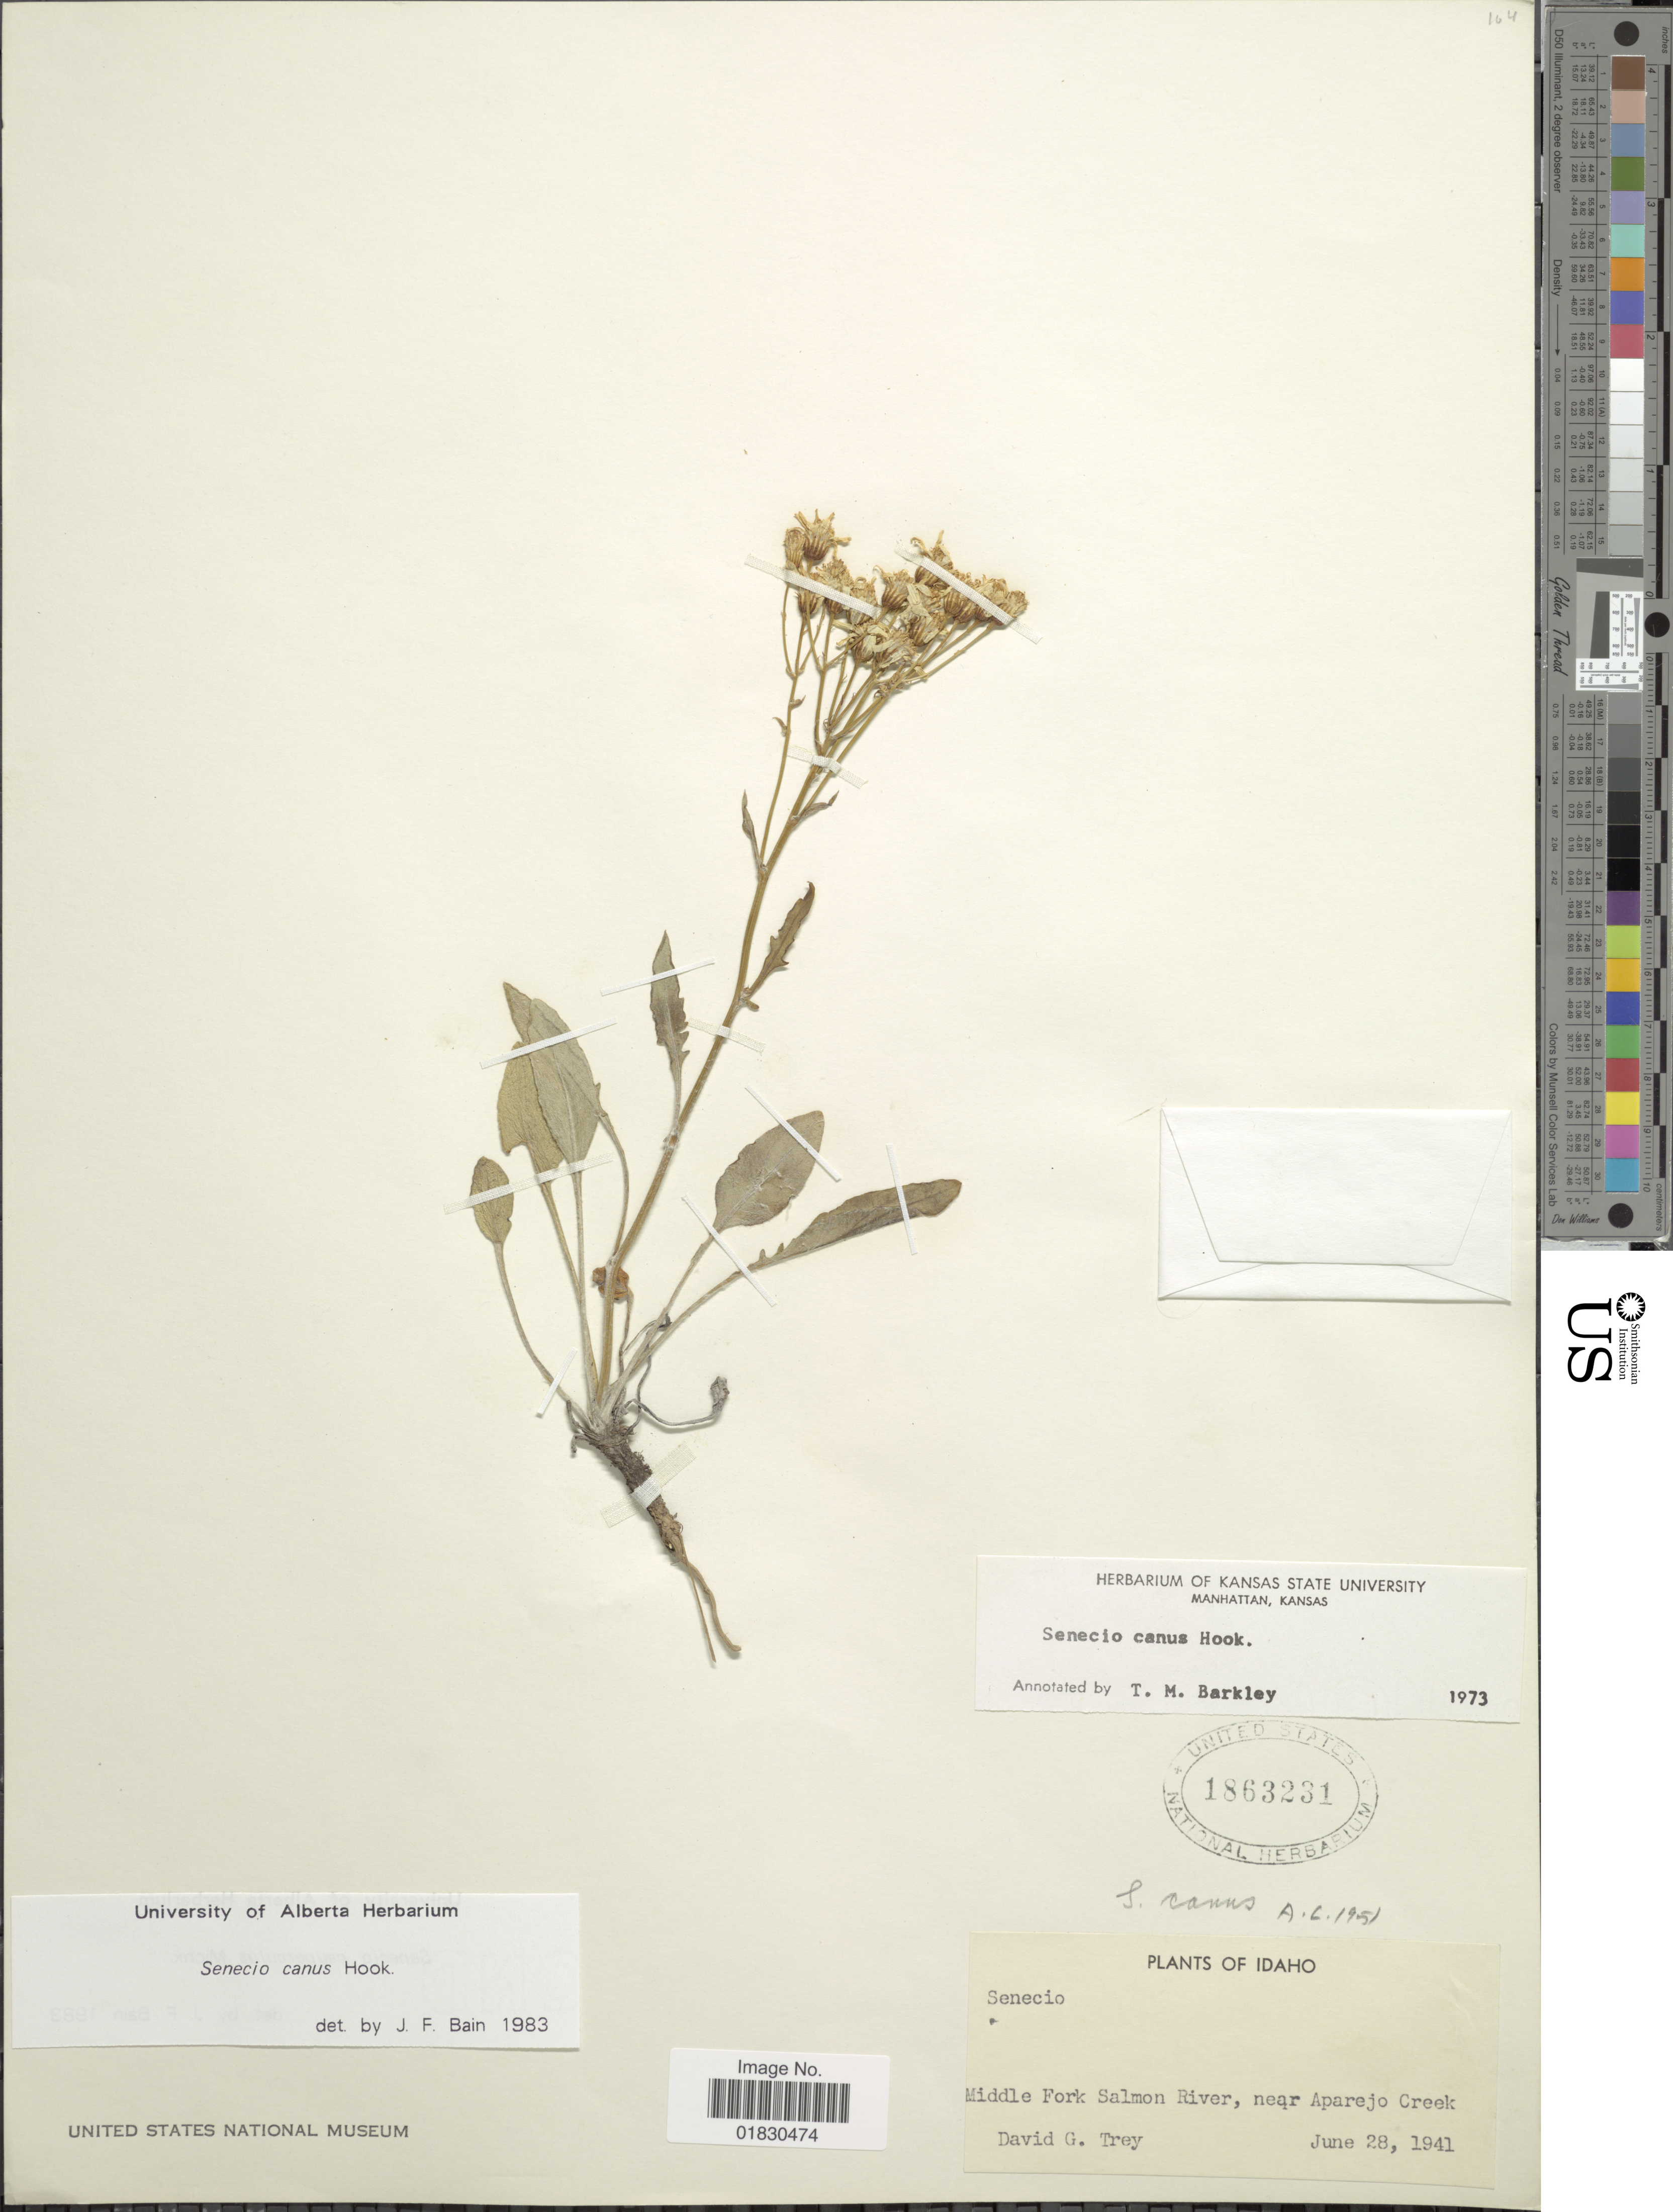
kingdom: Plantae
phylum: Tracheophyta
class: Magnoliopsida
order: Asterales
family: Asteraceae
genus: Packera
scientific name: Packera cana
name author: (Hook.) W.A. Weber & Á. Löve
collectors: D. Trey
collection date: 1941-06-28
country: United States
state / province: Idaho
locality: Middle Fork Salmon River, near Aparejo Creek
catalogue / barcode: US 1863231